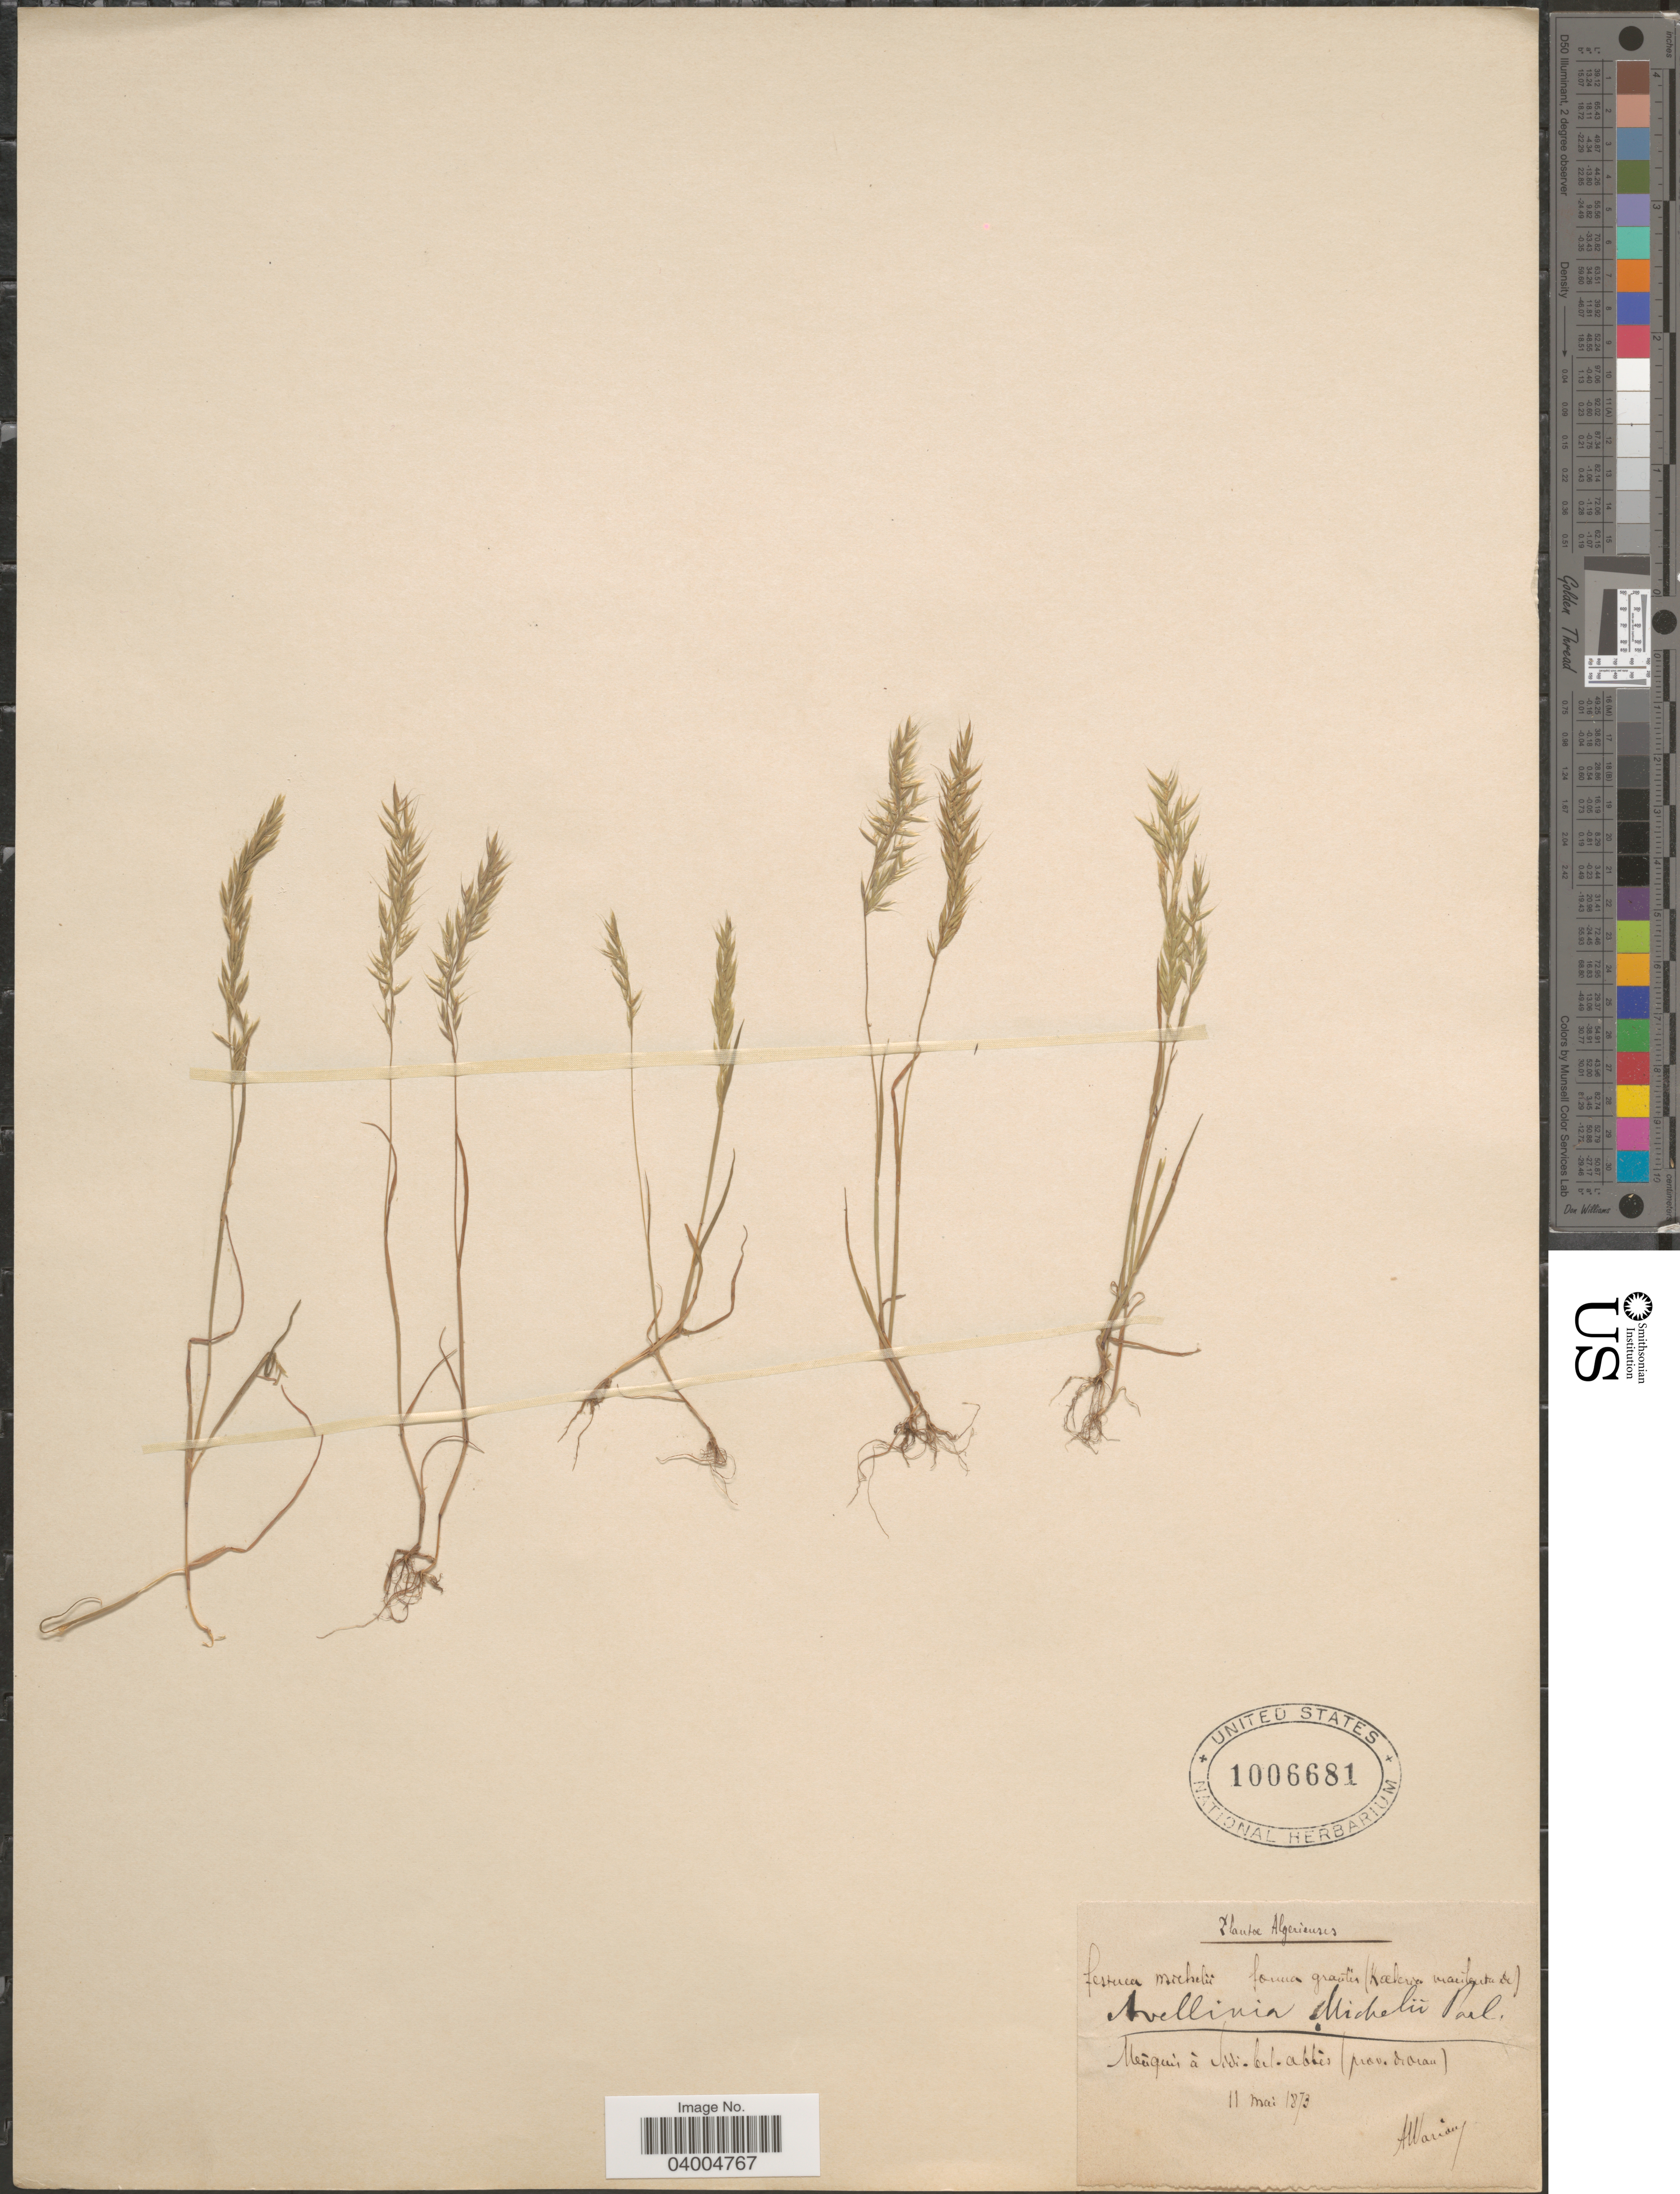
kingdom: Plantae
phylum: Tracheophyta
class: Liliopsida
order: Poales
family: Poaceae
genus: Avellinia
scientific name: Avellinia michelii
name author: (Savi) Parl.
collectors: A. Warion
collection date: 1873-05-11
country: Algeria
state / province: Oran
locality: Màquis à Sidi-bel-abbès.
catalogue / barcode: US 1006681